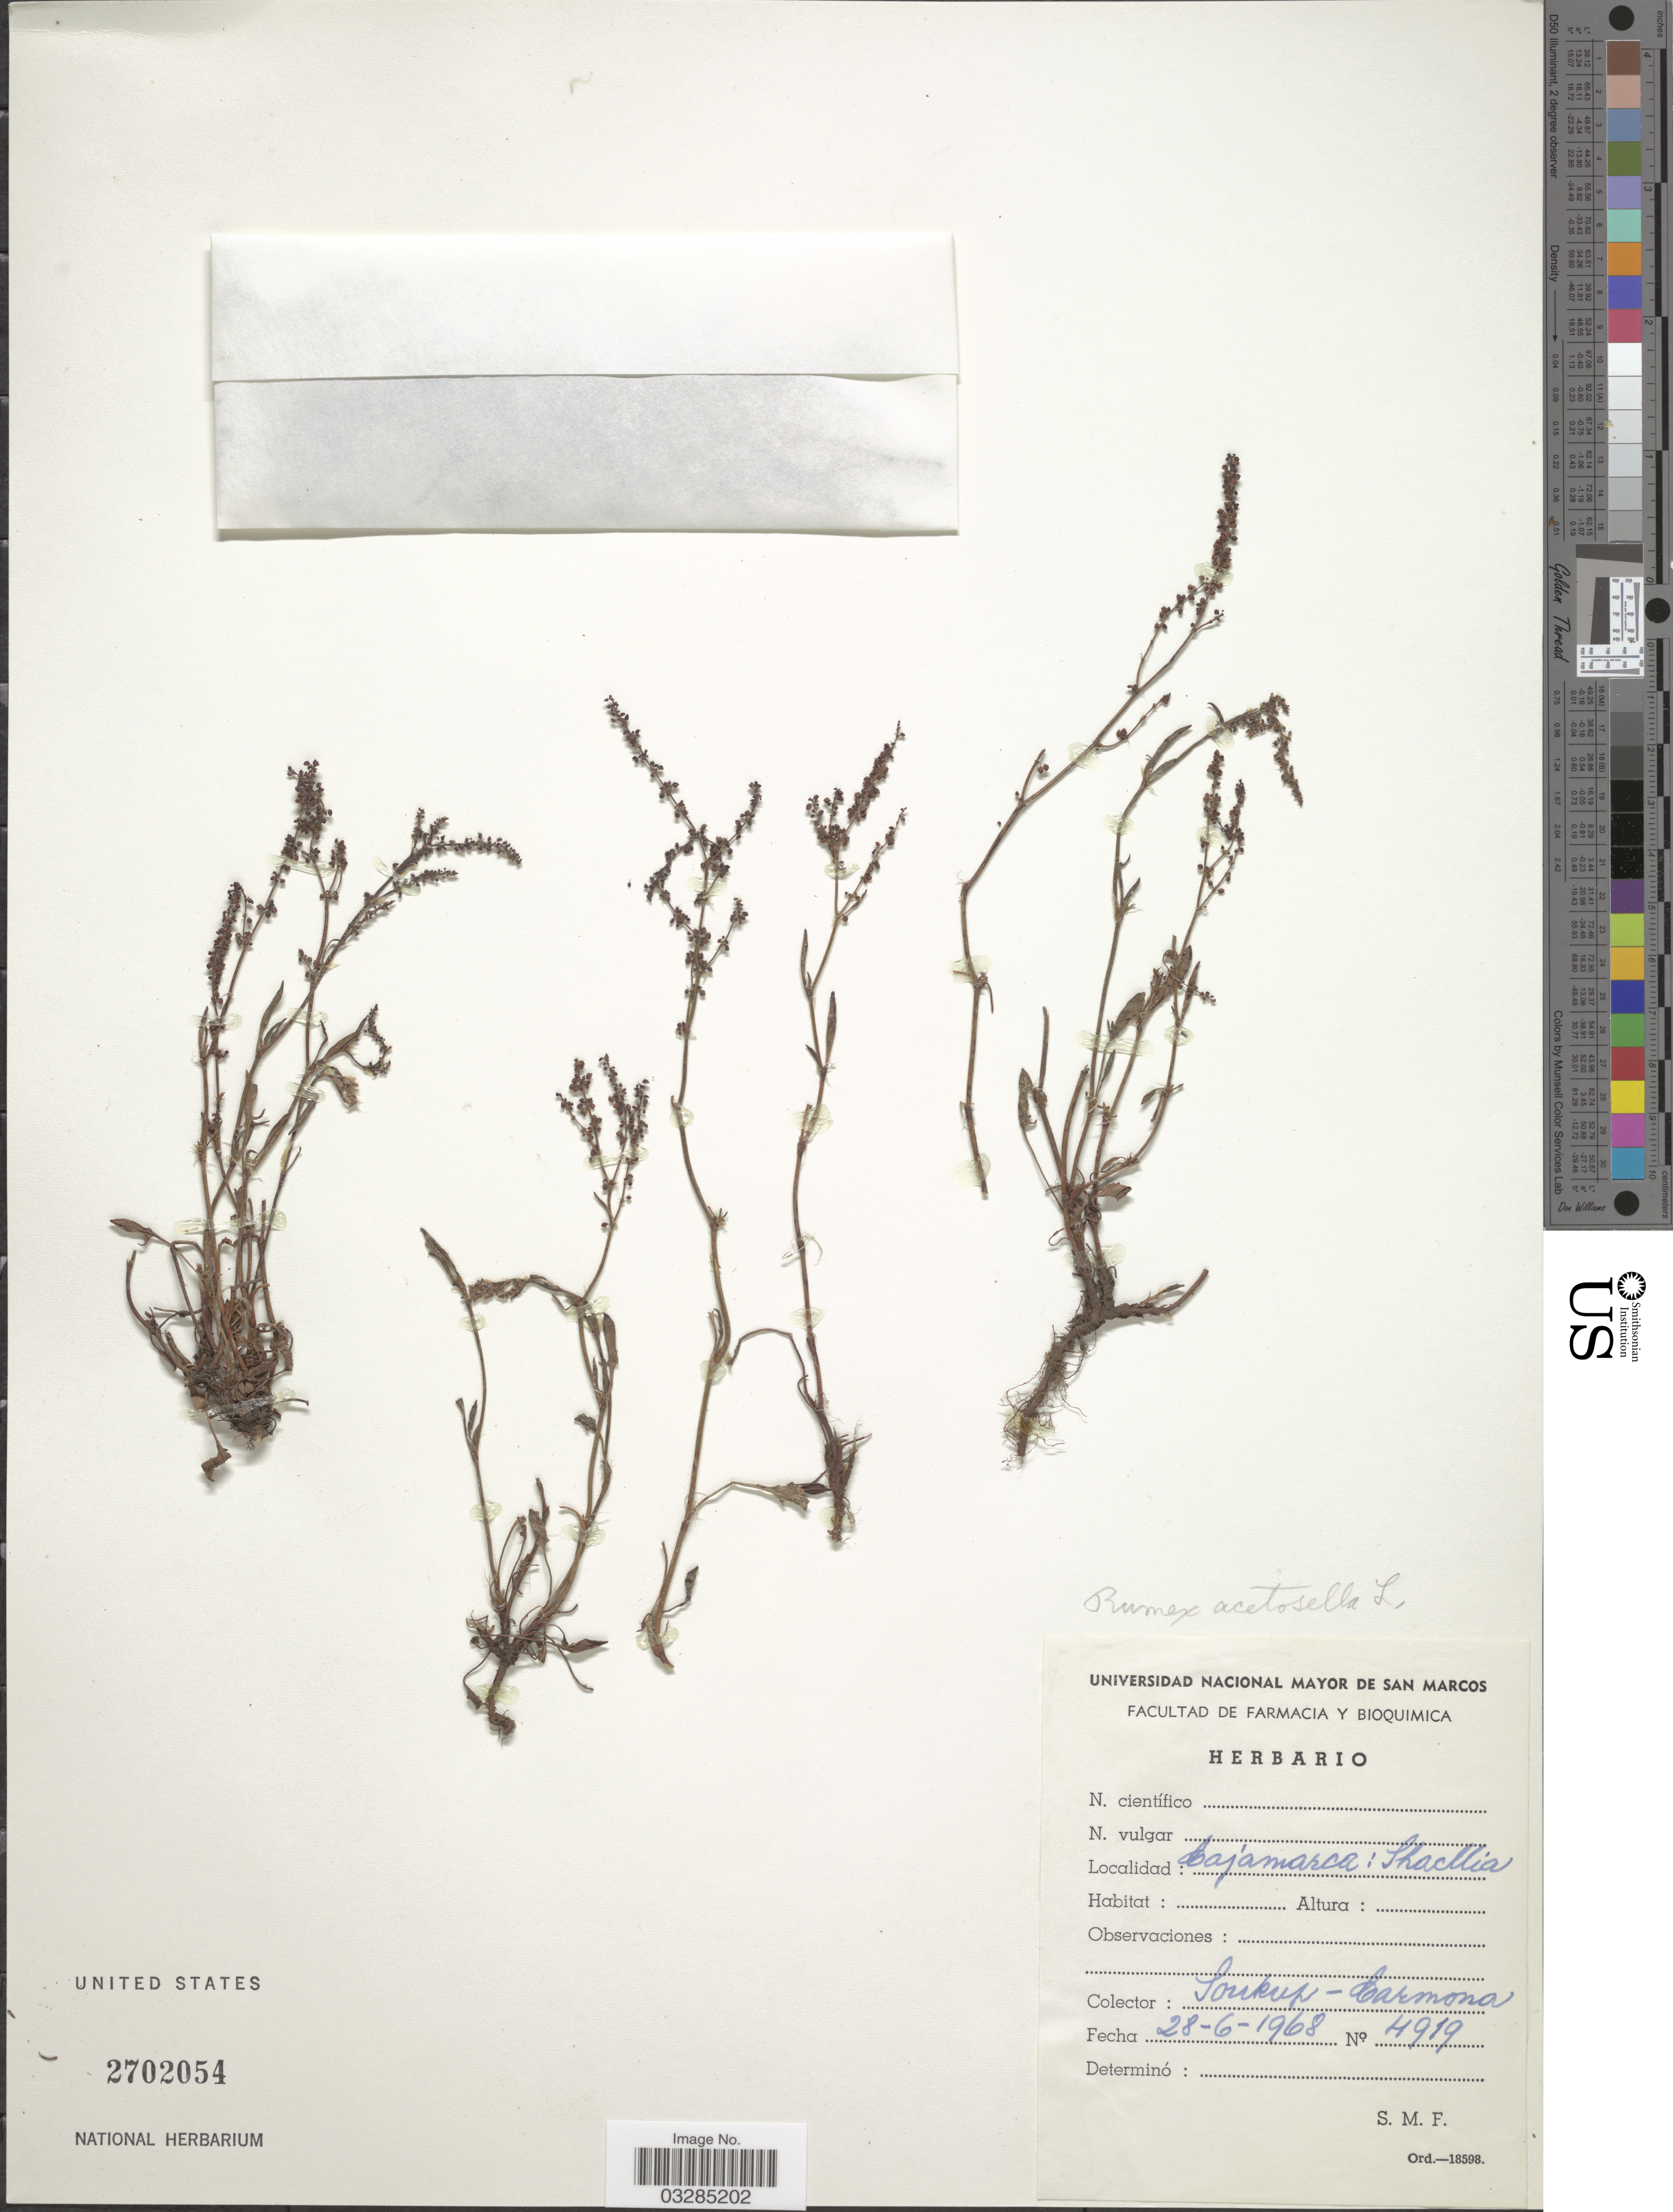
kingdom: Plantae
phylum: Tracheophyta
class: Magnoliopsida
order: Caryophyllales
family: Polygonaceae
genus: Rumex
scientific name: Rumex acetosella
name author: L.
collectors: -- Soukup & Carmona, --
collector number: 4919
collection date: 1968-06-28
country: Peru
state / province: Cajamarca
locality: Shacllia [interpreted].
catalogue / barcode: US 2702054